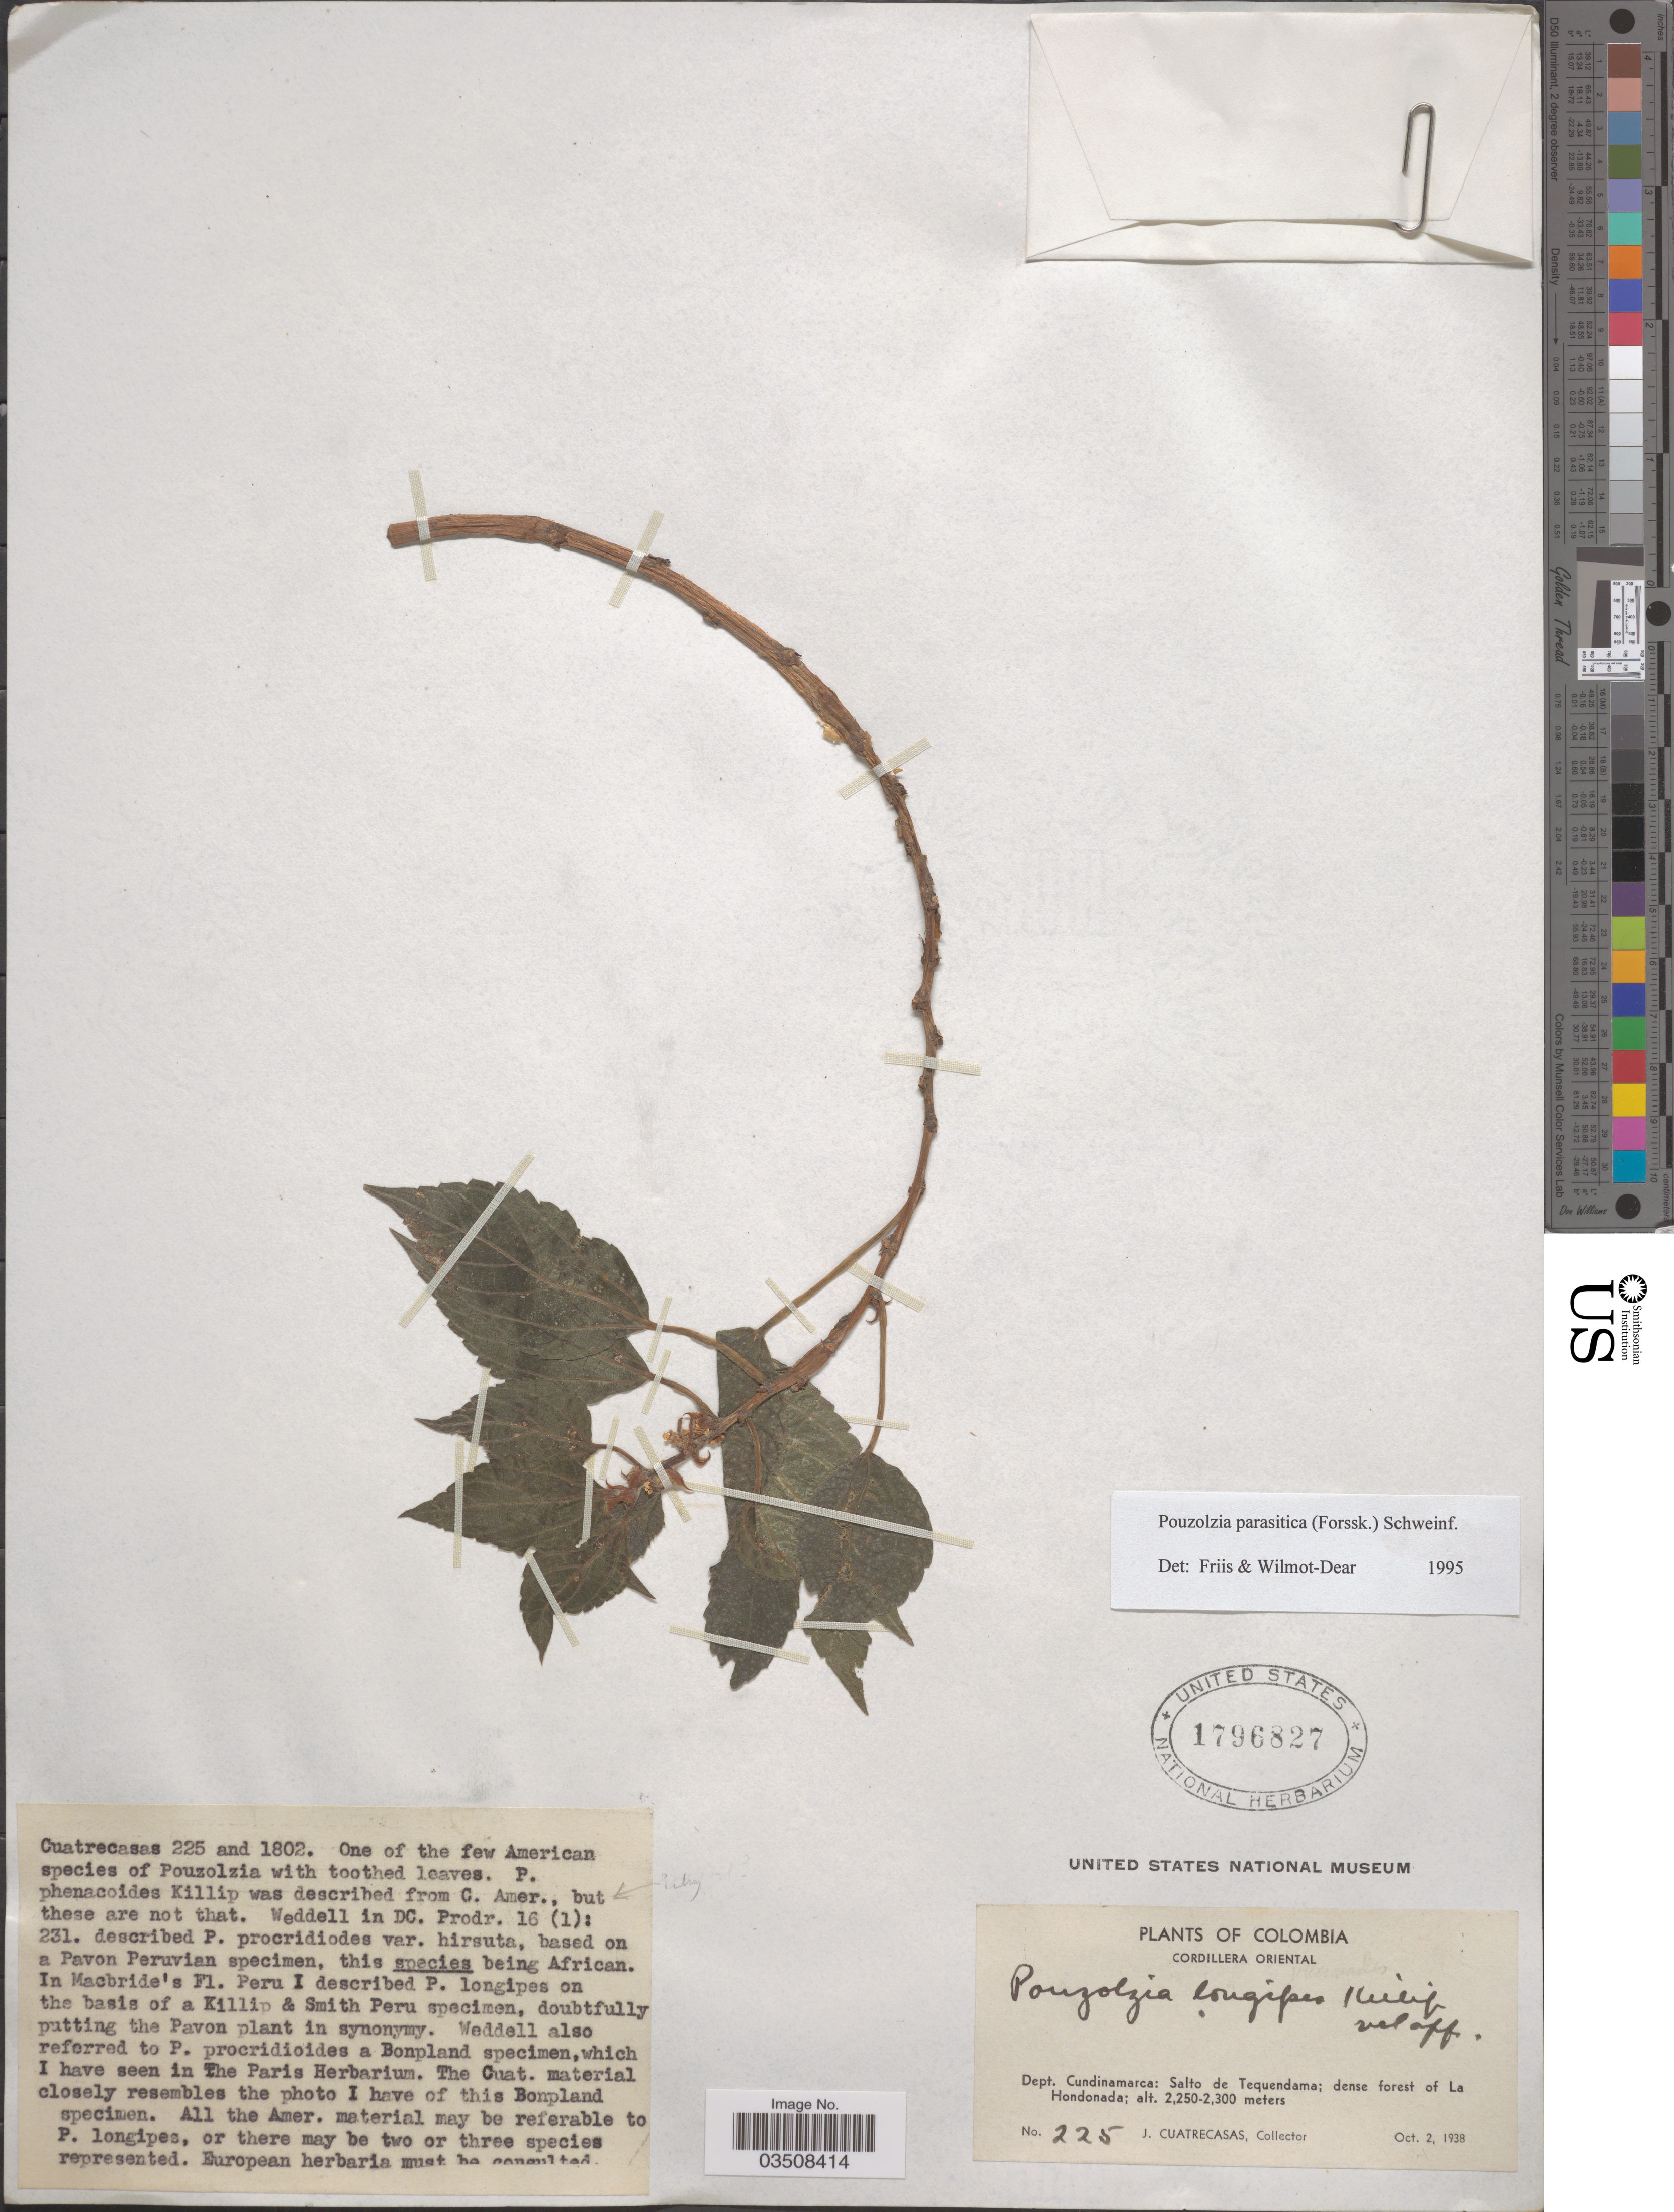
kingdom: Plantae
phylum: Tracheophyta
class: Magnoliopsida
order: Rosales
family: Urticaceae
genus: Pouzolzia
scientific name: Pouzolzia parasitica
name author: (Forssk.) Schweinf.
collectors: J. Cuatrecasas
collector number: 225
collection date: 1938-10-02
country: Colombia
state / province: Cundinamarca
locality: Cordillera Oriental. Dept. Cundinamarca: Salto de Tequendama; dense forest of La Hondonada.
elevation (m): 2250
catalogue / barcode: US 1796827